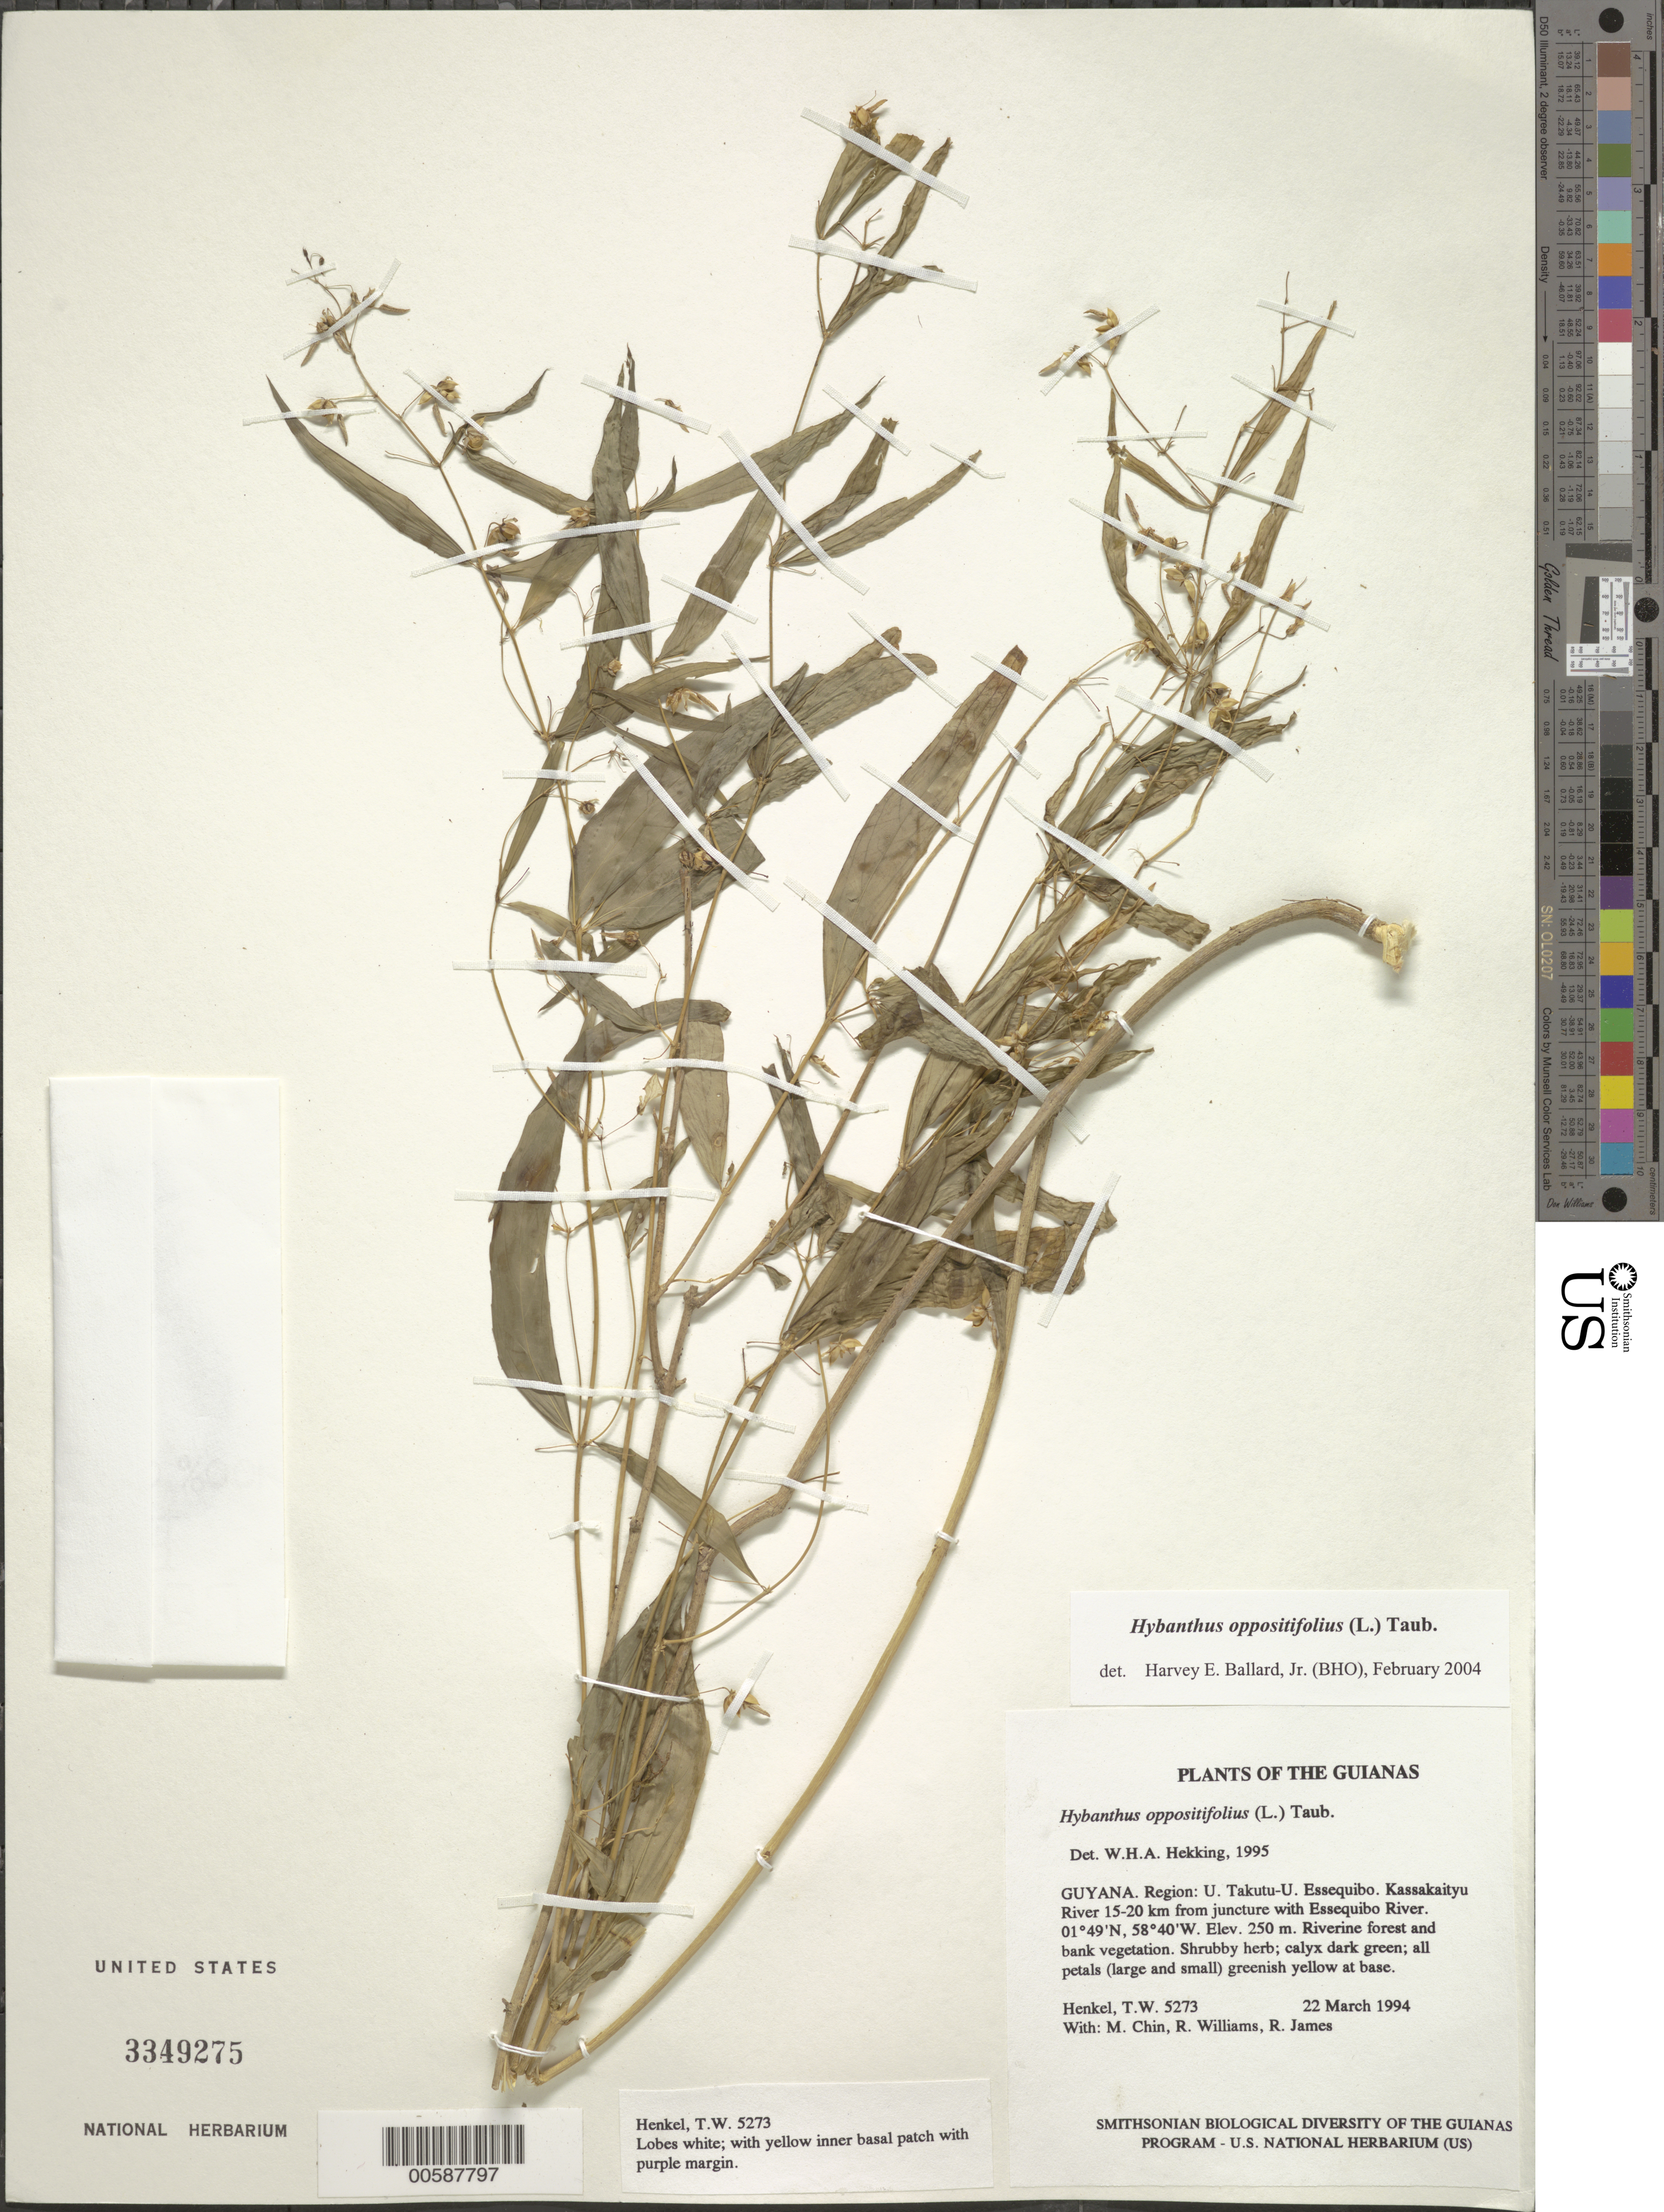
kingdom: Plantae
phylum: Tracheophyta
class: Magnoliopsida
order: Malpighiales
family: Violaceae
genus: Pombalia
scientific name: Pombalia oppositifolia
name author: (L.) Paula-Souza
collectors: T. Henkel, M. Chin, R. Williams & R. James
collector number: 5273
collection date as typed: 22 March 1994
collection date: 1994-03-22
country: Guyana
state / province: U. Takutu-U. Essequibo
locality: Kassakaityu River 15-20 km from juncture with Essequibo River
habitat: Riverine forest and bank vegetation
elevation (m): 250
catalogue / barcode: US 3349275